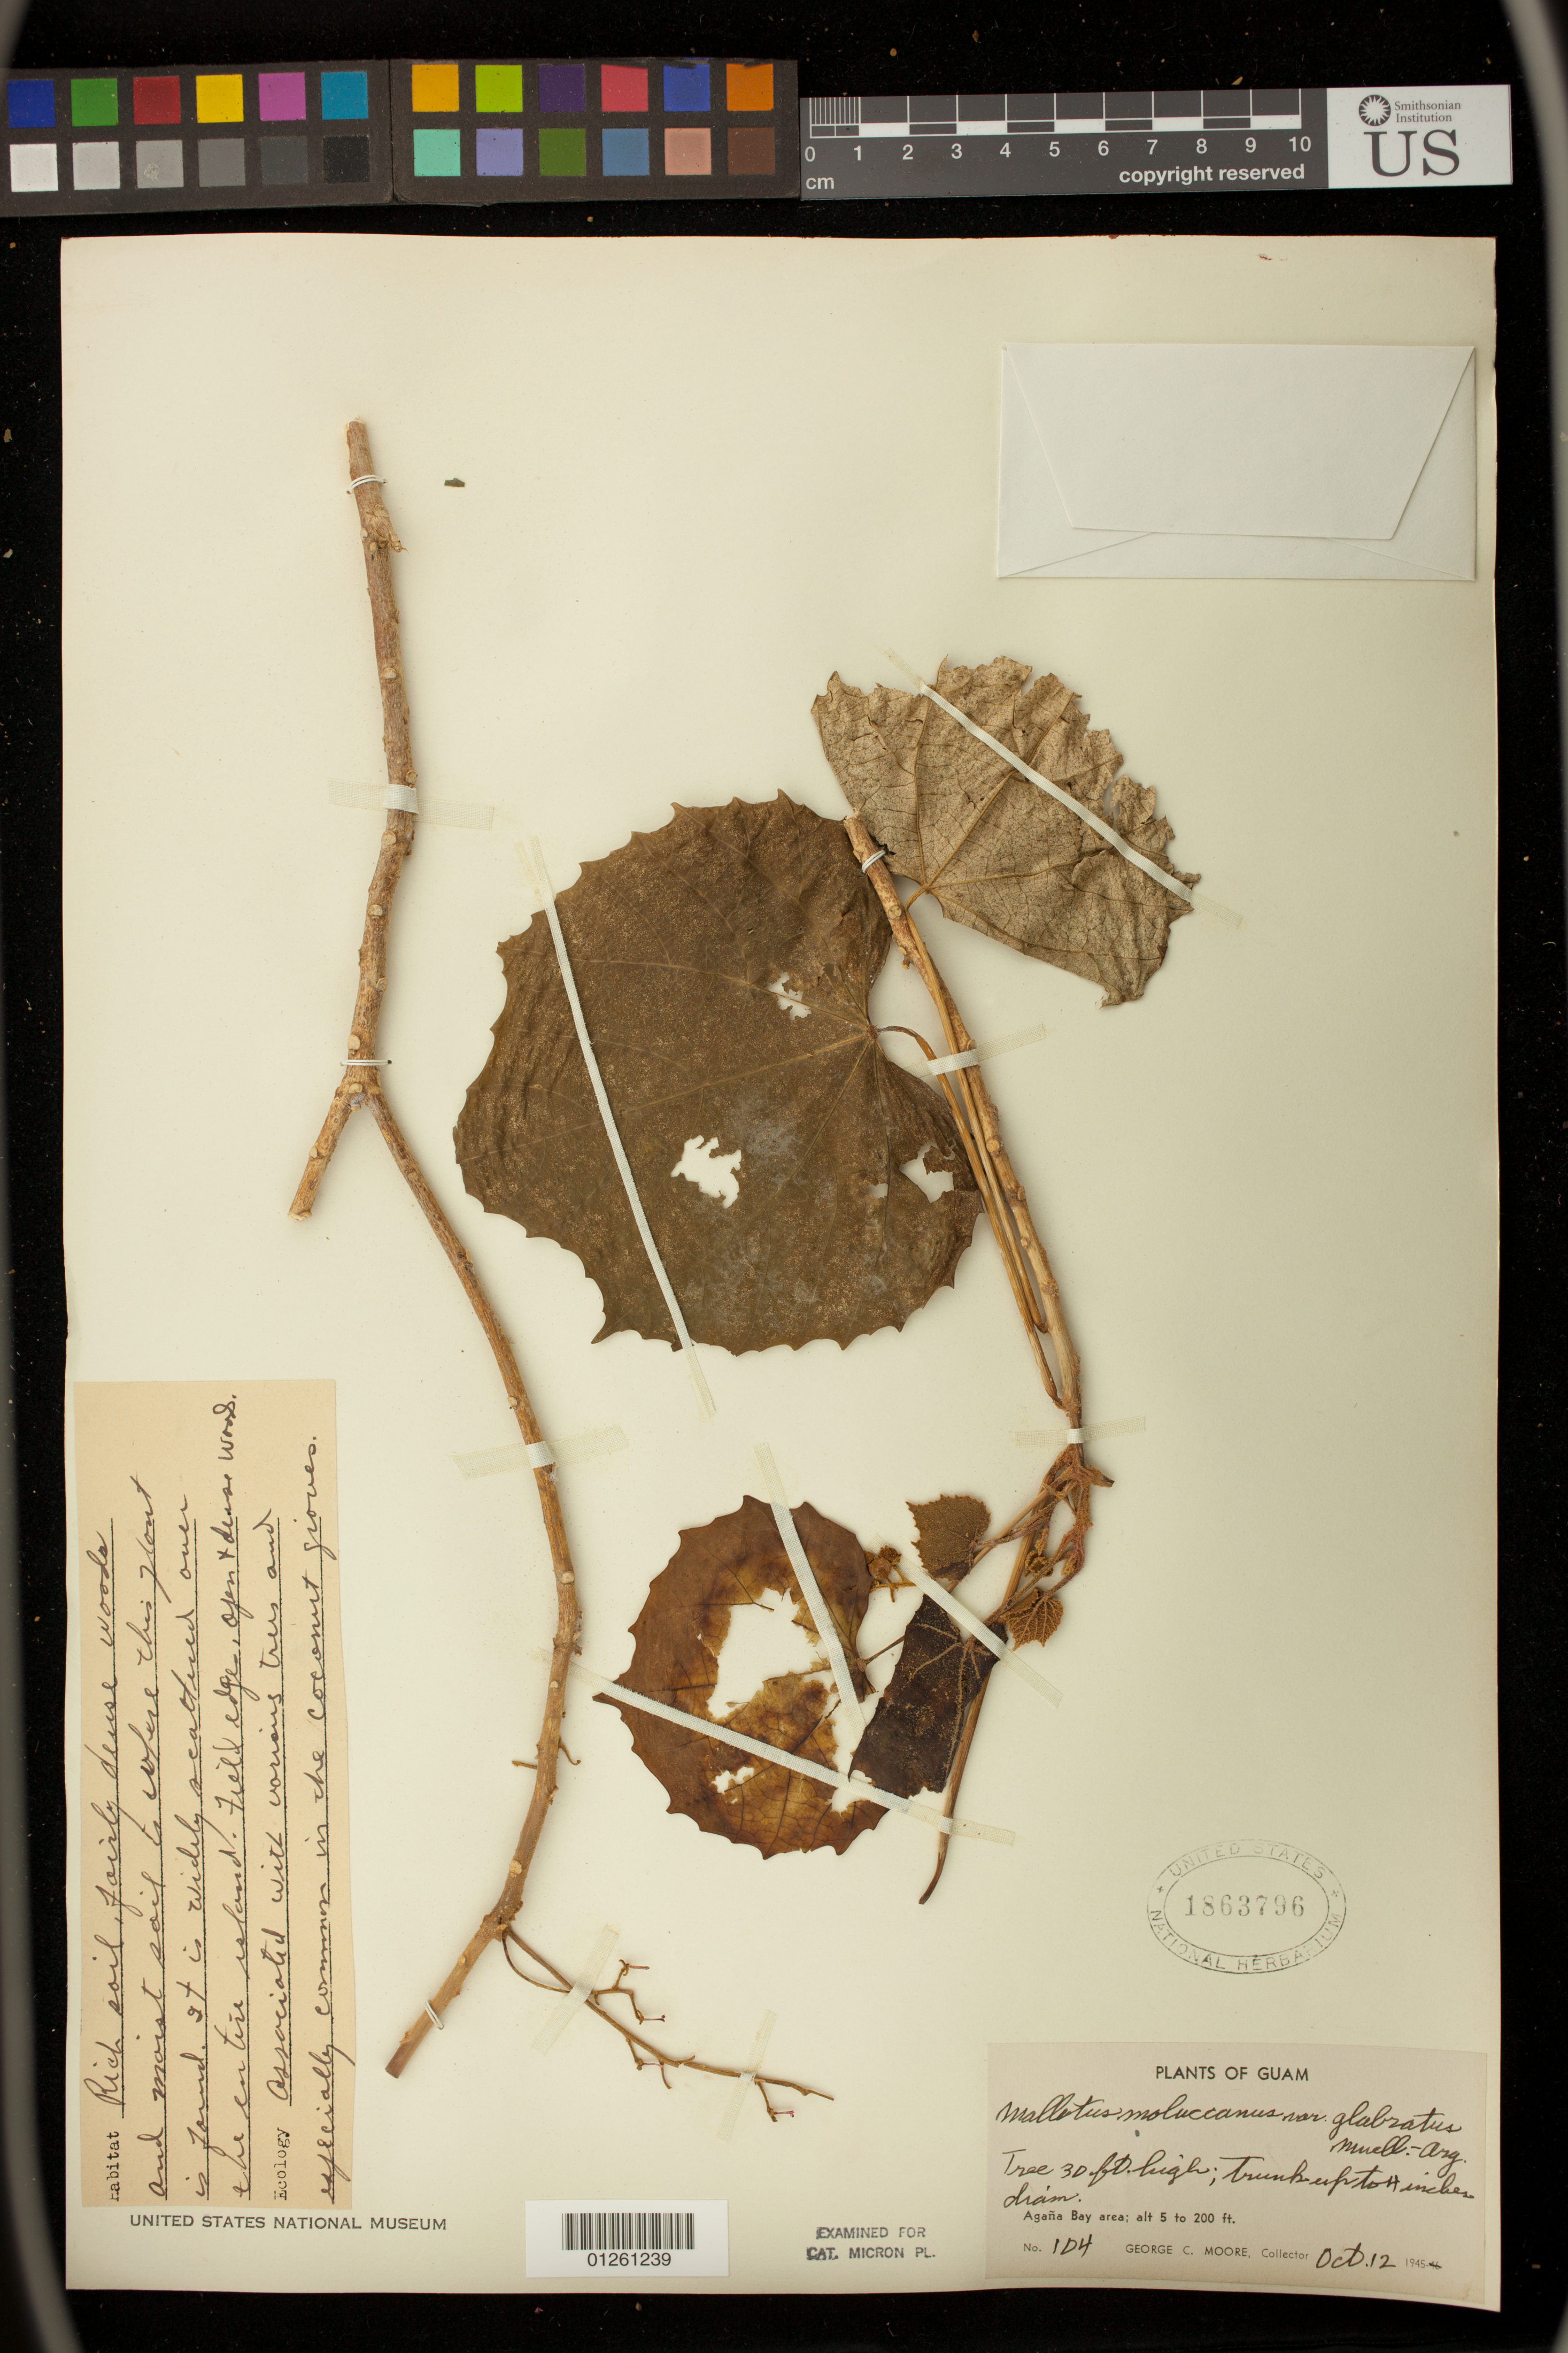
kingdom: Plantae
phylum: Tracheophyta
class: Magnoliopsida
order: Malpighiales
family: Euphorbiaceae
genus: Melanolepis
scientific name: Melanolepis multiglandulosa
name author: (Reinw. ex Blume) Rchb. f. & Zoll.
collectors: G. C. Moore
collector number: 104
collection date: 1945-10-12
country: Guam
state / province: Hagatna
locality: Agana Bay area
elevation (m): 2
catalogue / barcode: US 1863796